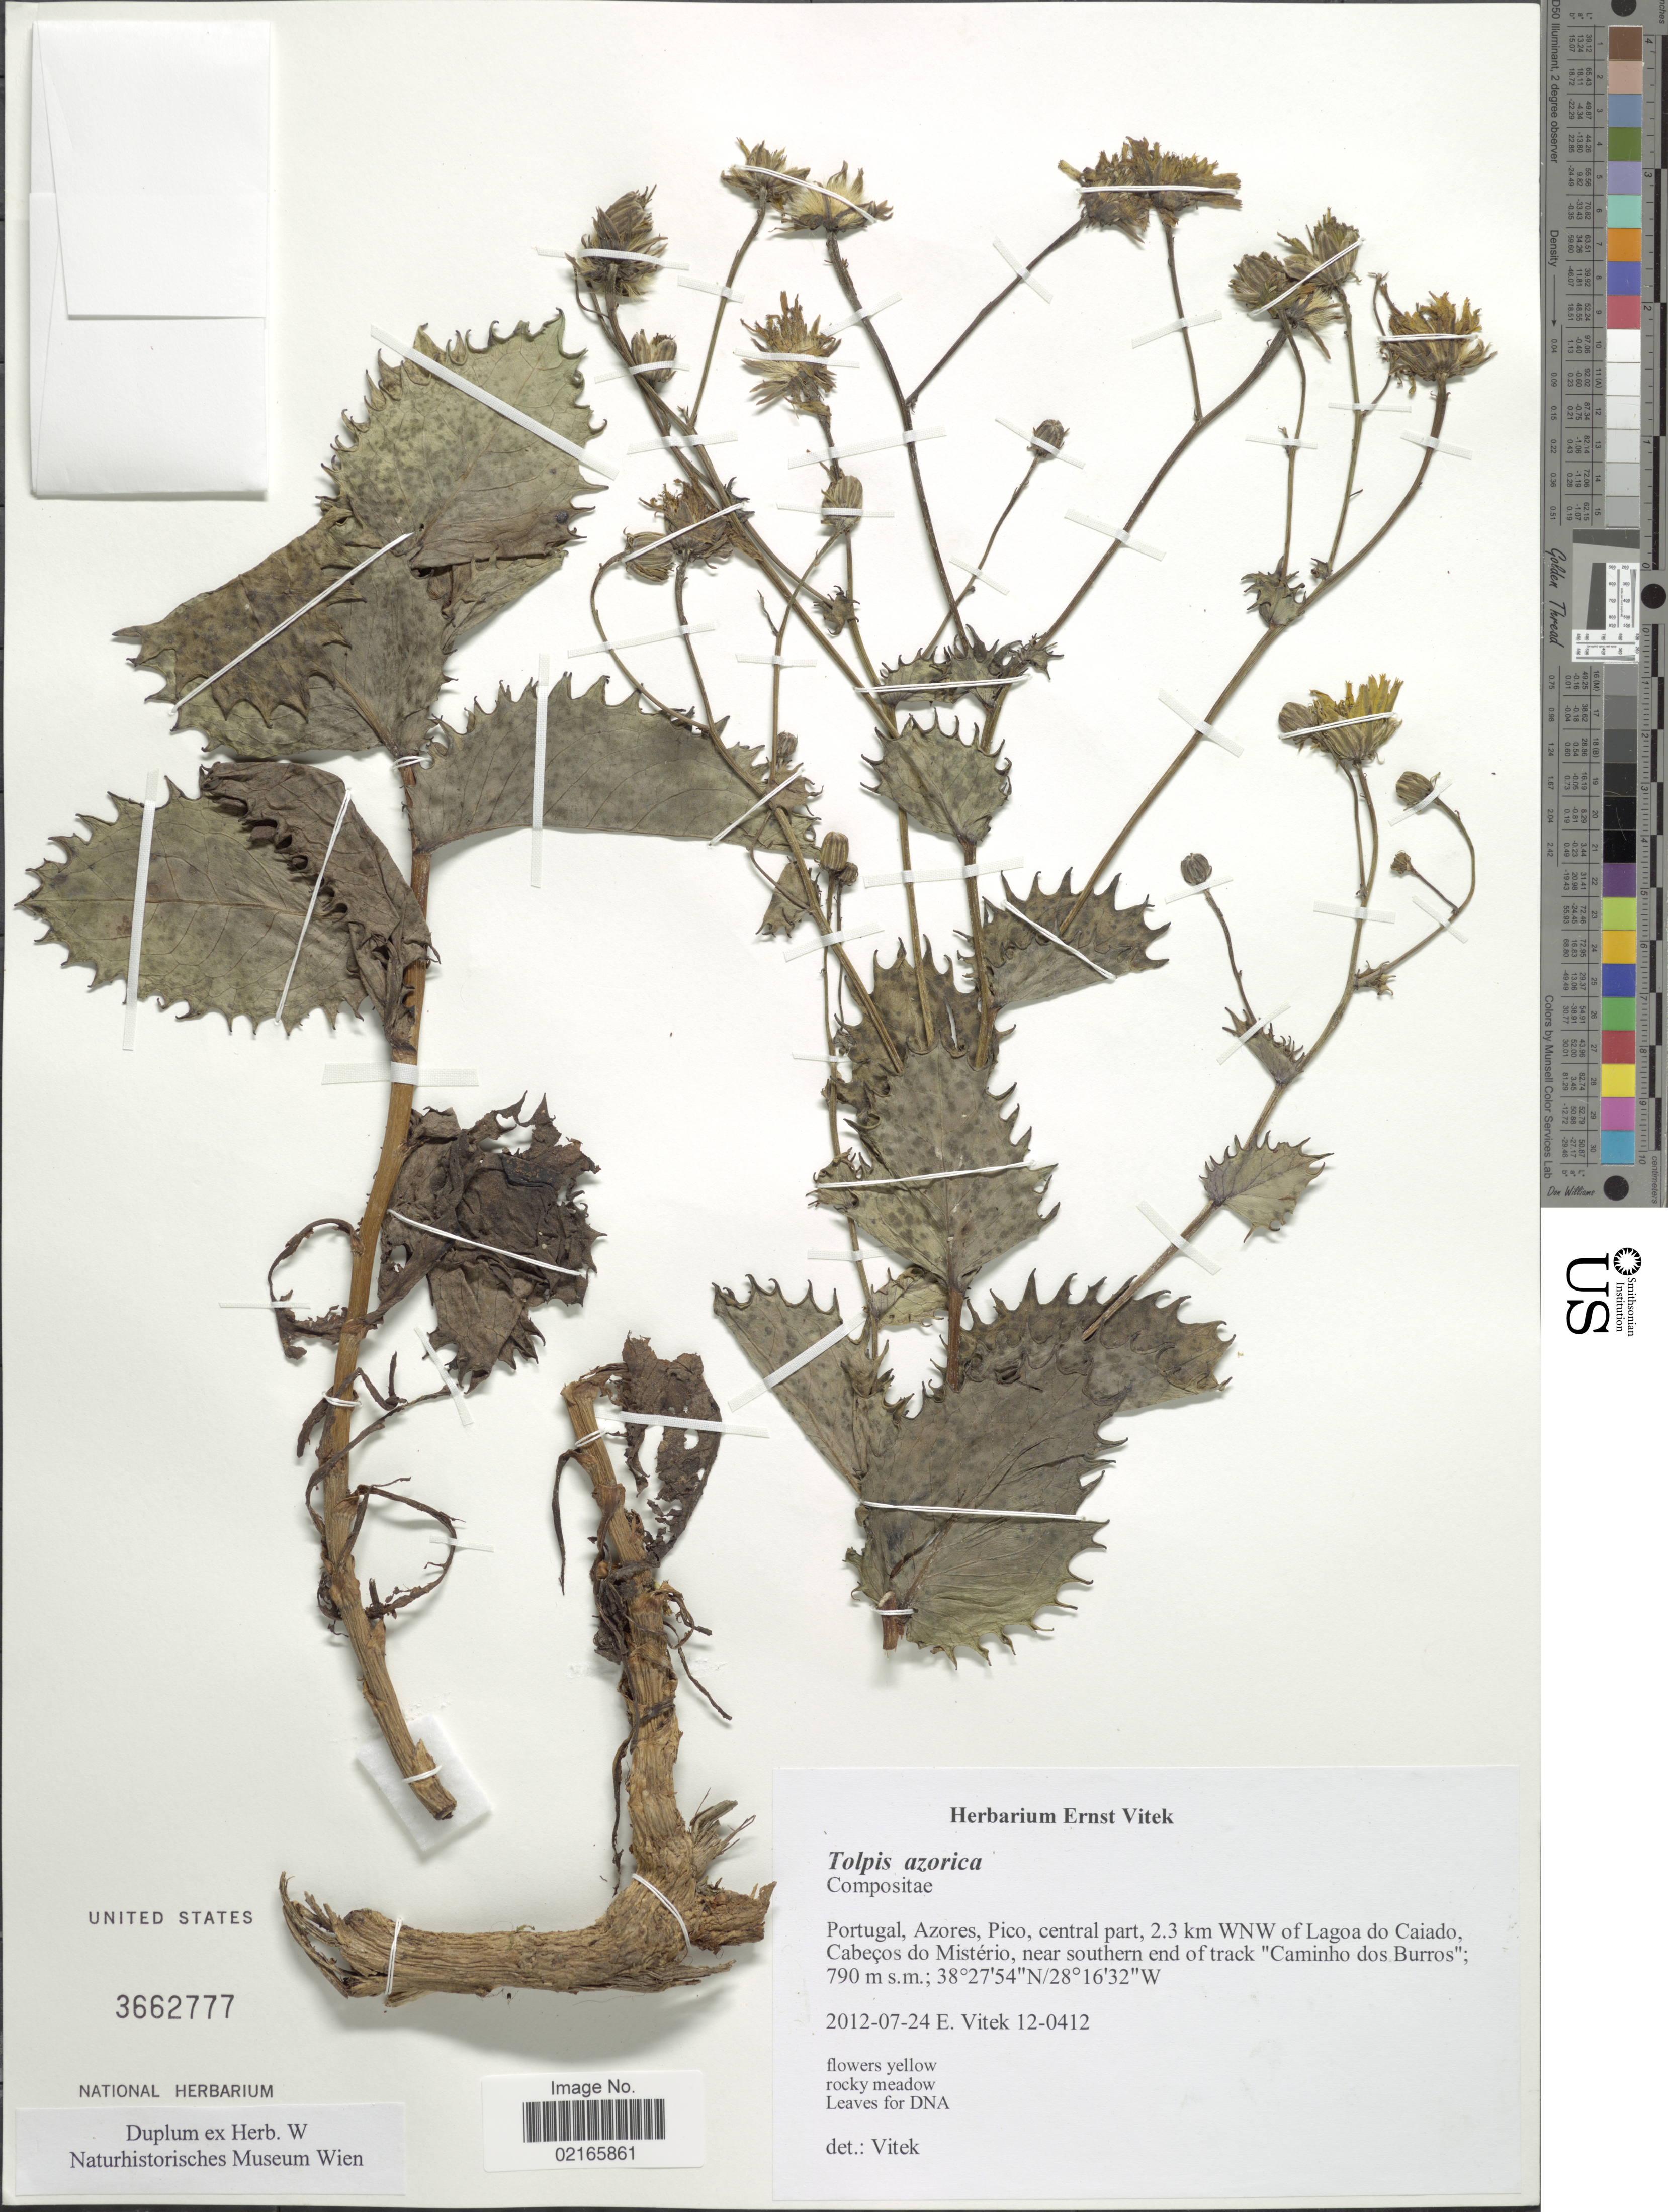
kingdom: Plantae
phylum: Tracheophyta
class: Magnoliopsida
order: Asterales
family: Asteraceae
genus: Tolpis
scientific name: Tolpis azorica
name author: (Nutt.) P. Silva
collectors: E. Vitek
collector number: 12-412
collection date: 2012-07-24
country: Portugal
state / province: Azores (Aut. Reg.)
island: Pico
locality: Pico, central part, 2.3 km WNW of Lagoa do Caiado, Caeços de Mistério, near southern end of track "Caminho dos Burros"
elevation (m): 790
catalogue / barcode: US 3662777